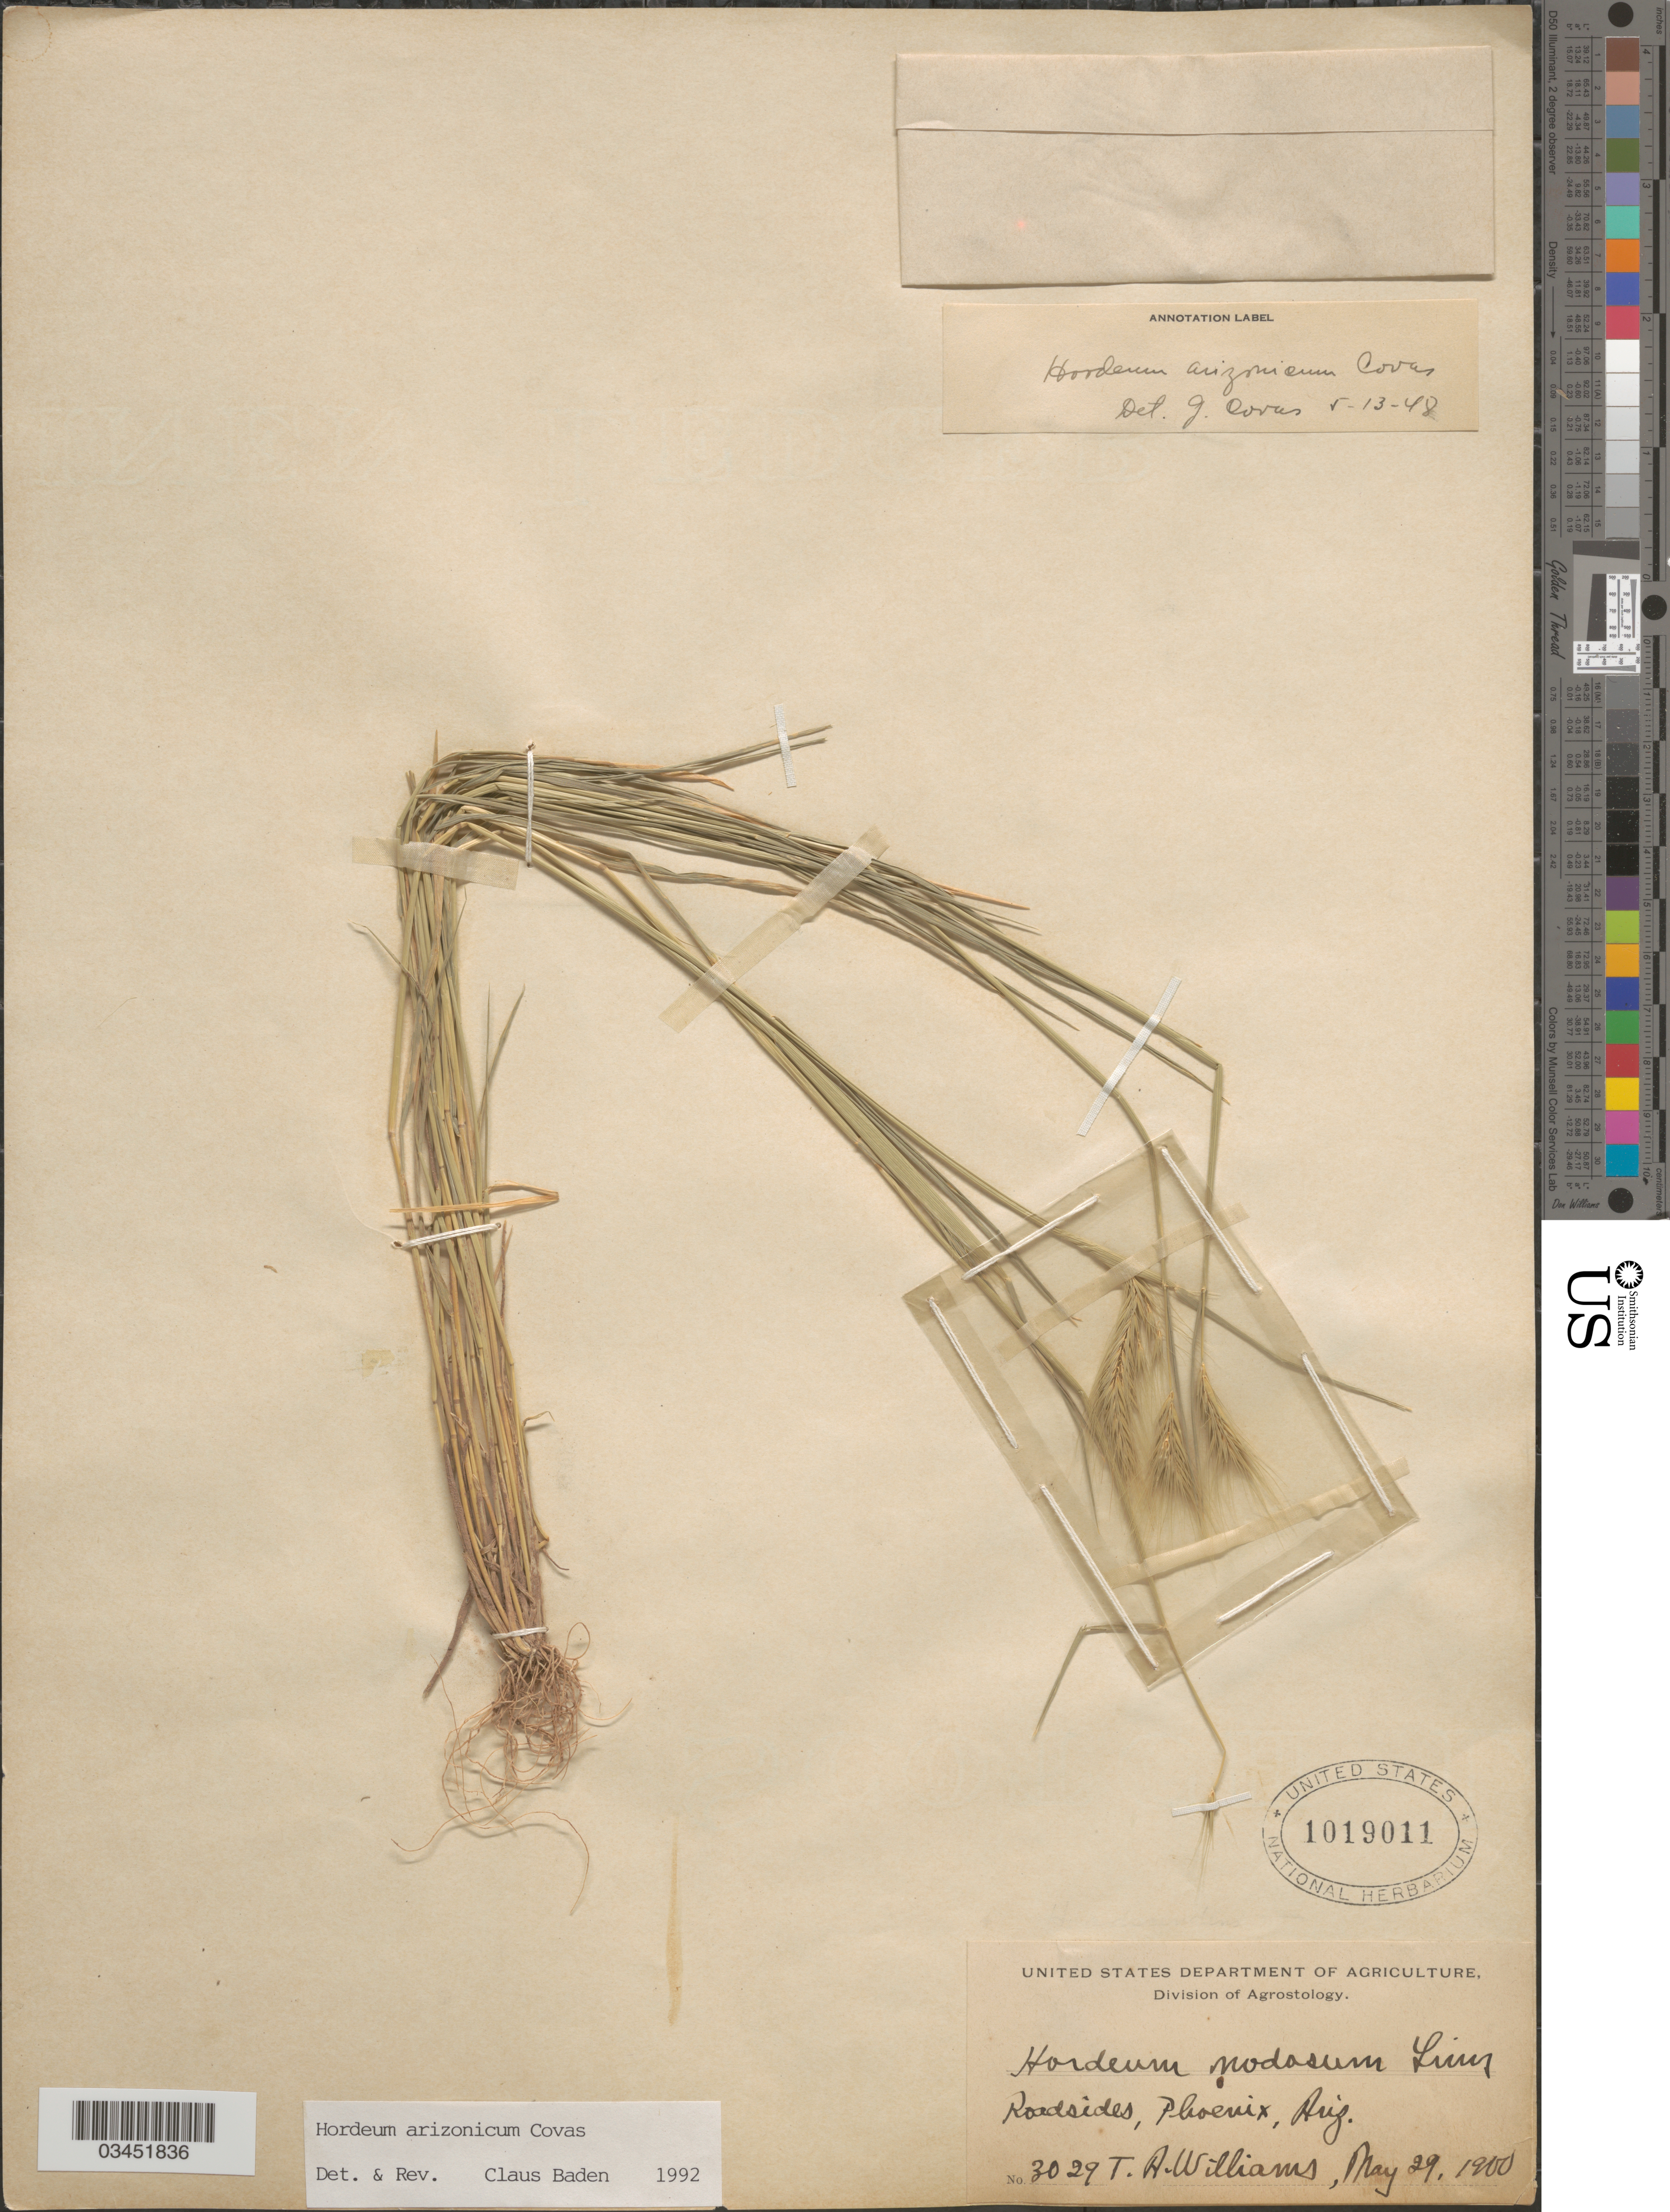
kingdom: Plantae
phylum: Tracheophyta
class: Liliopsida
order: Poales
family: Poaceae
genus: Hordeum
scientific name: Hordeum arizonicum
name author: Covas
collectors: T. Williams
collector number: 3029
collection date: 1900-05-29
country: United States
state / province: Arizona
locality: Roadsides, Phoenix.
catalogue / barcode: US 1019011